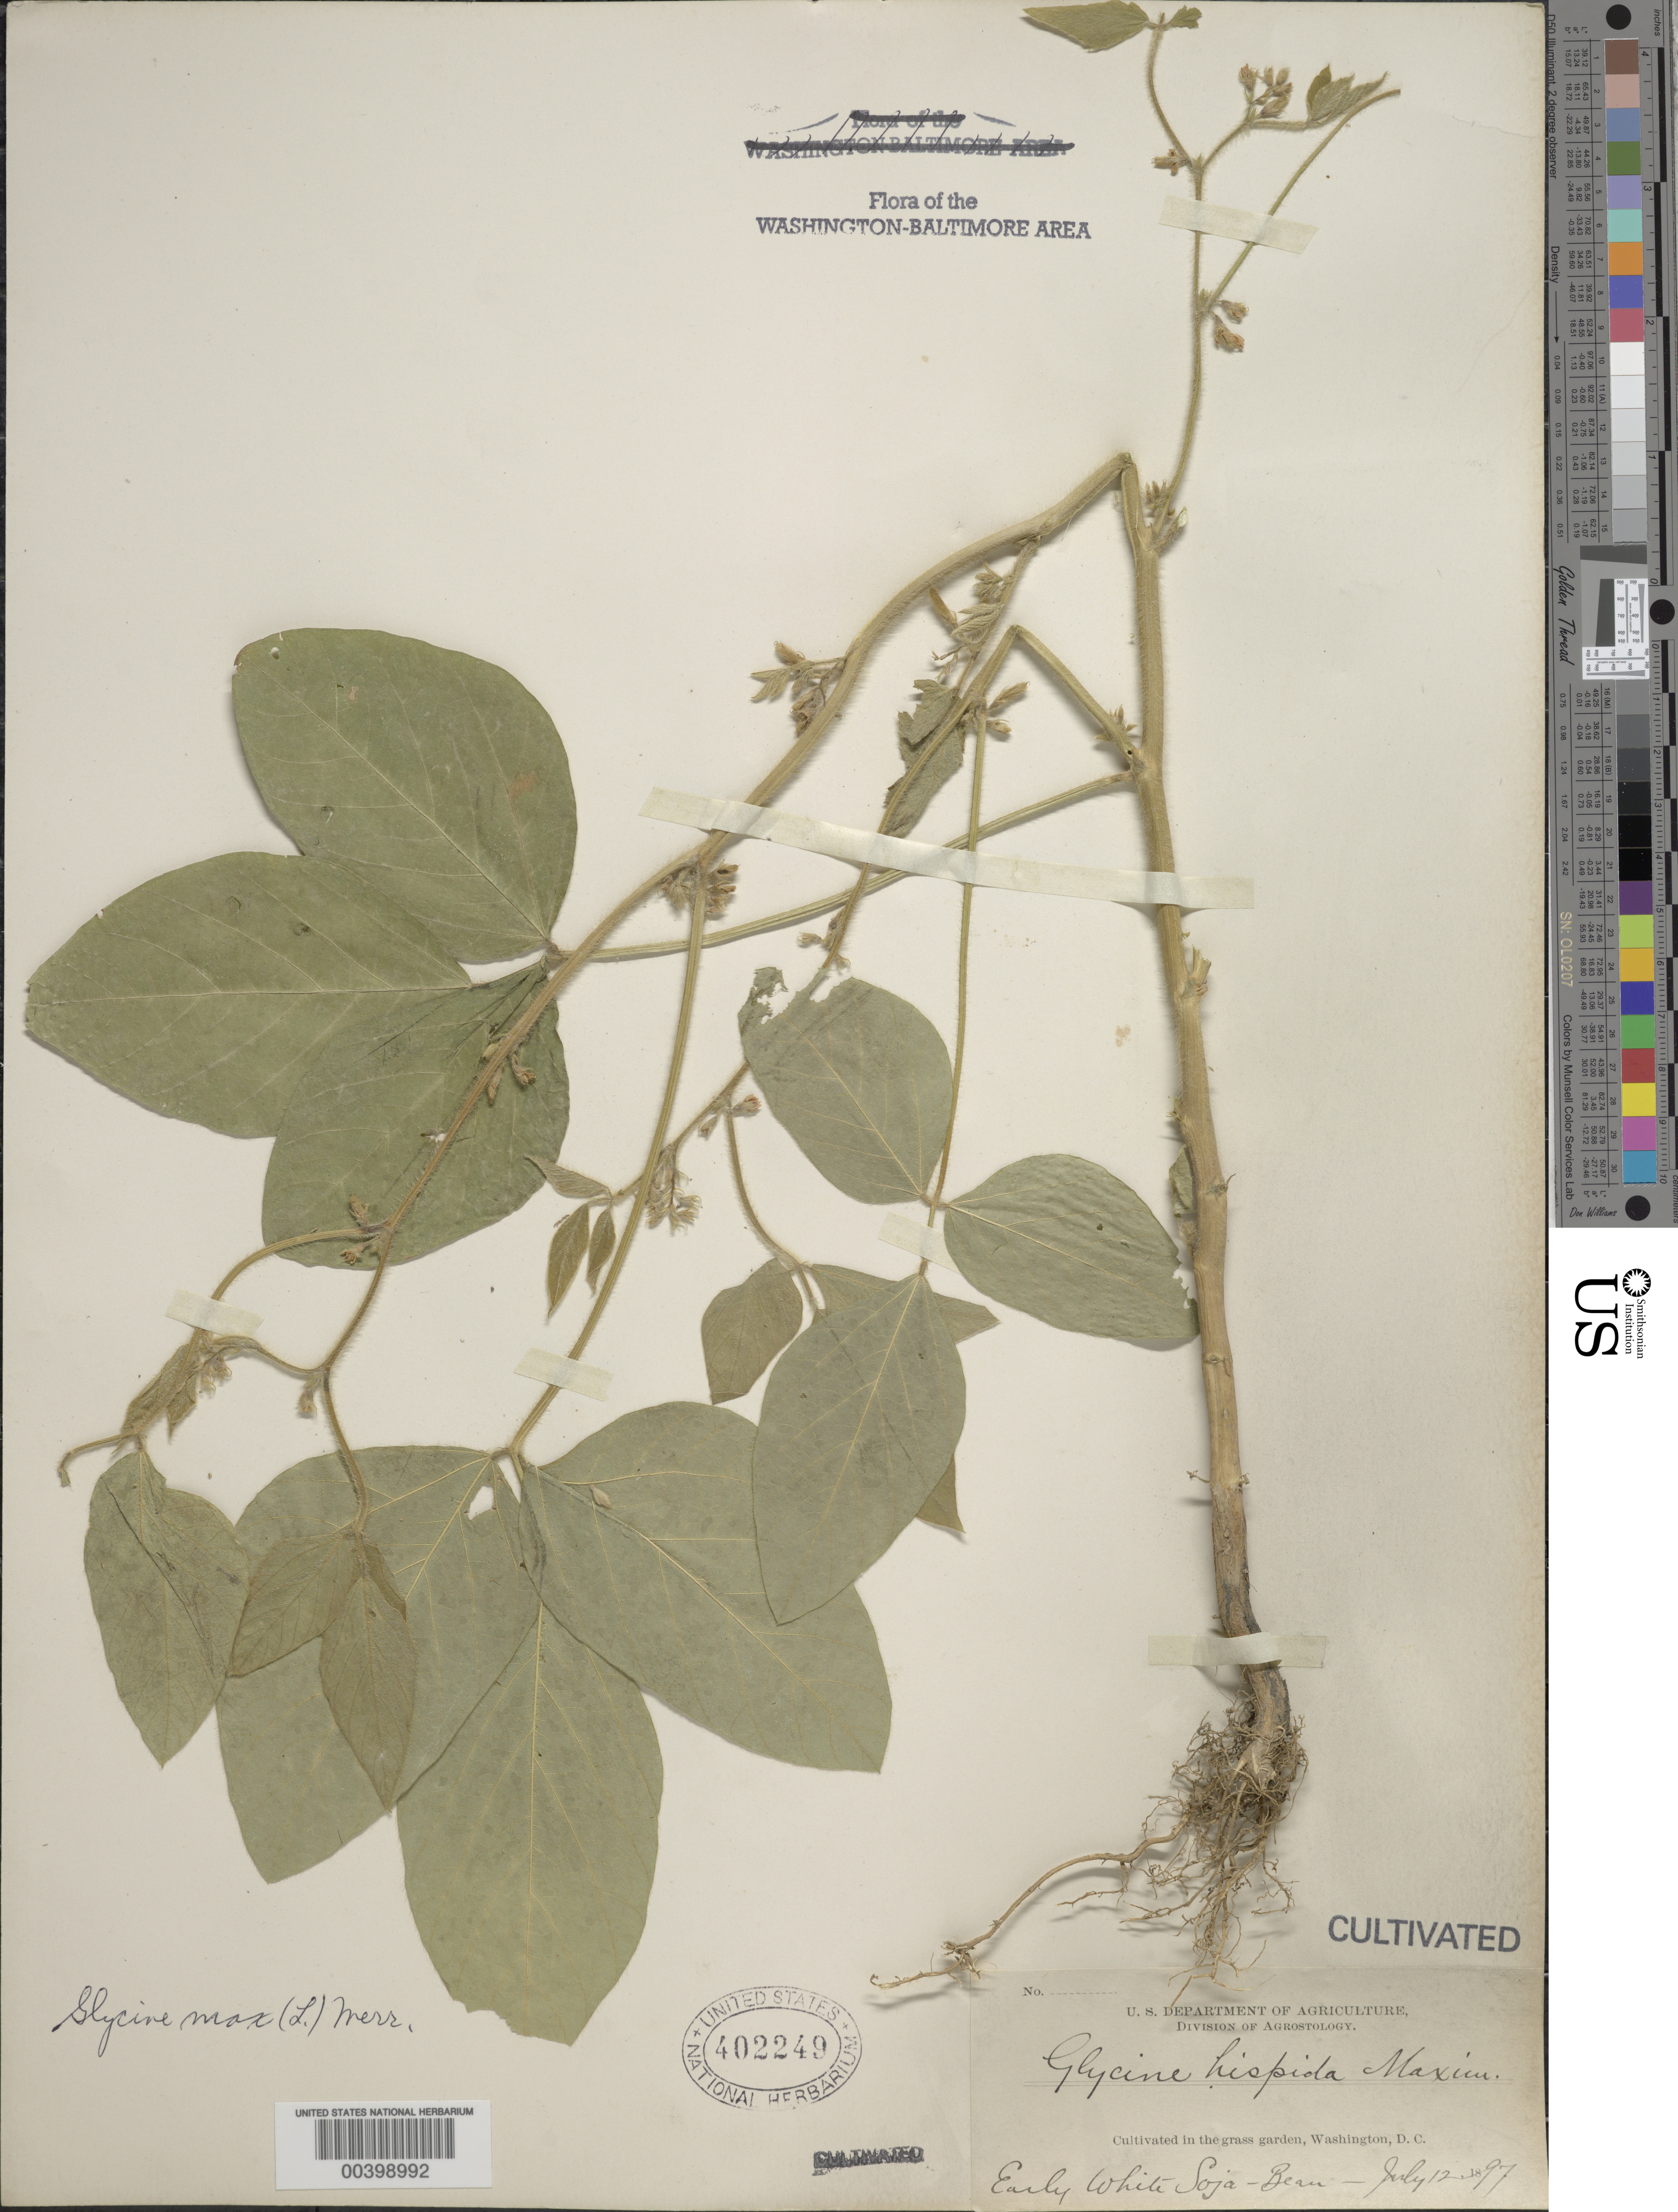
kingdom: Plantae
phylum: Tracheophyta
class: Magnoliopsida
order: Fabales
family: Fabaceae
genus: Glycine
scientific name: Glycine max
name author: (L.) Merr.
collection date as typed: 12 Jul 1897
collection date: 1897-07-12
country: United States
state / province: District of Columbia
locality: Washington DC area, cultivated at the U.S. Dept of Agr.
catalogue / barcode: US 402249